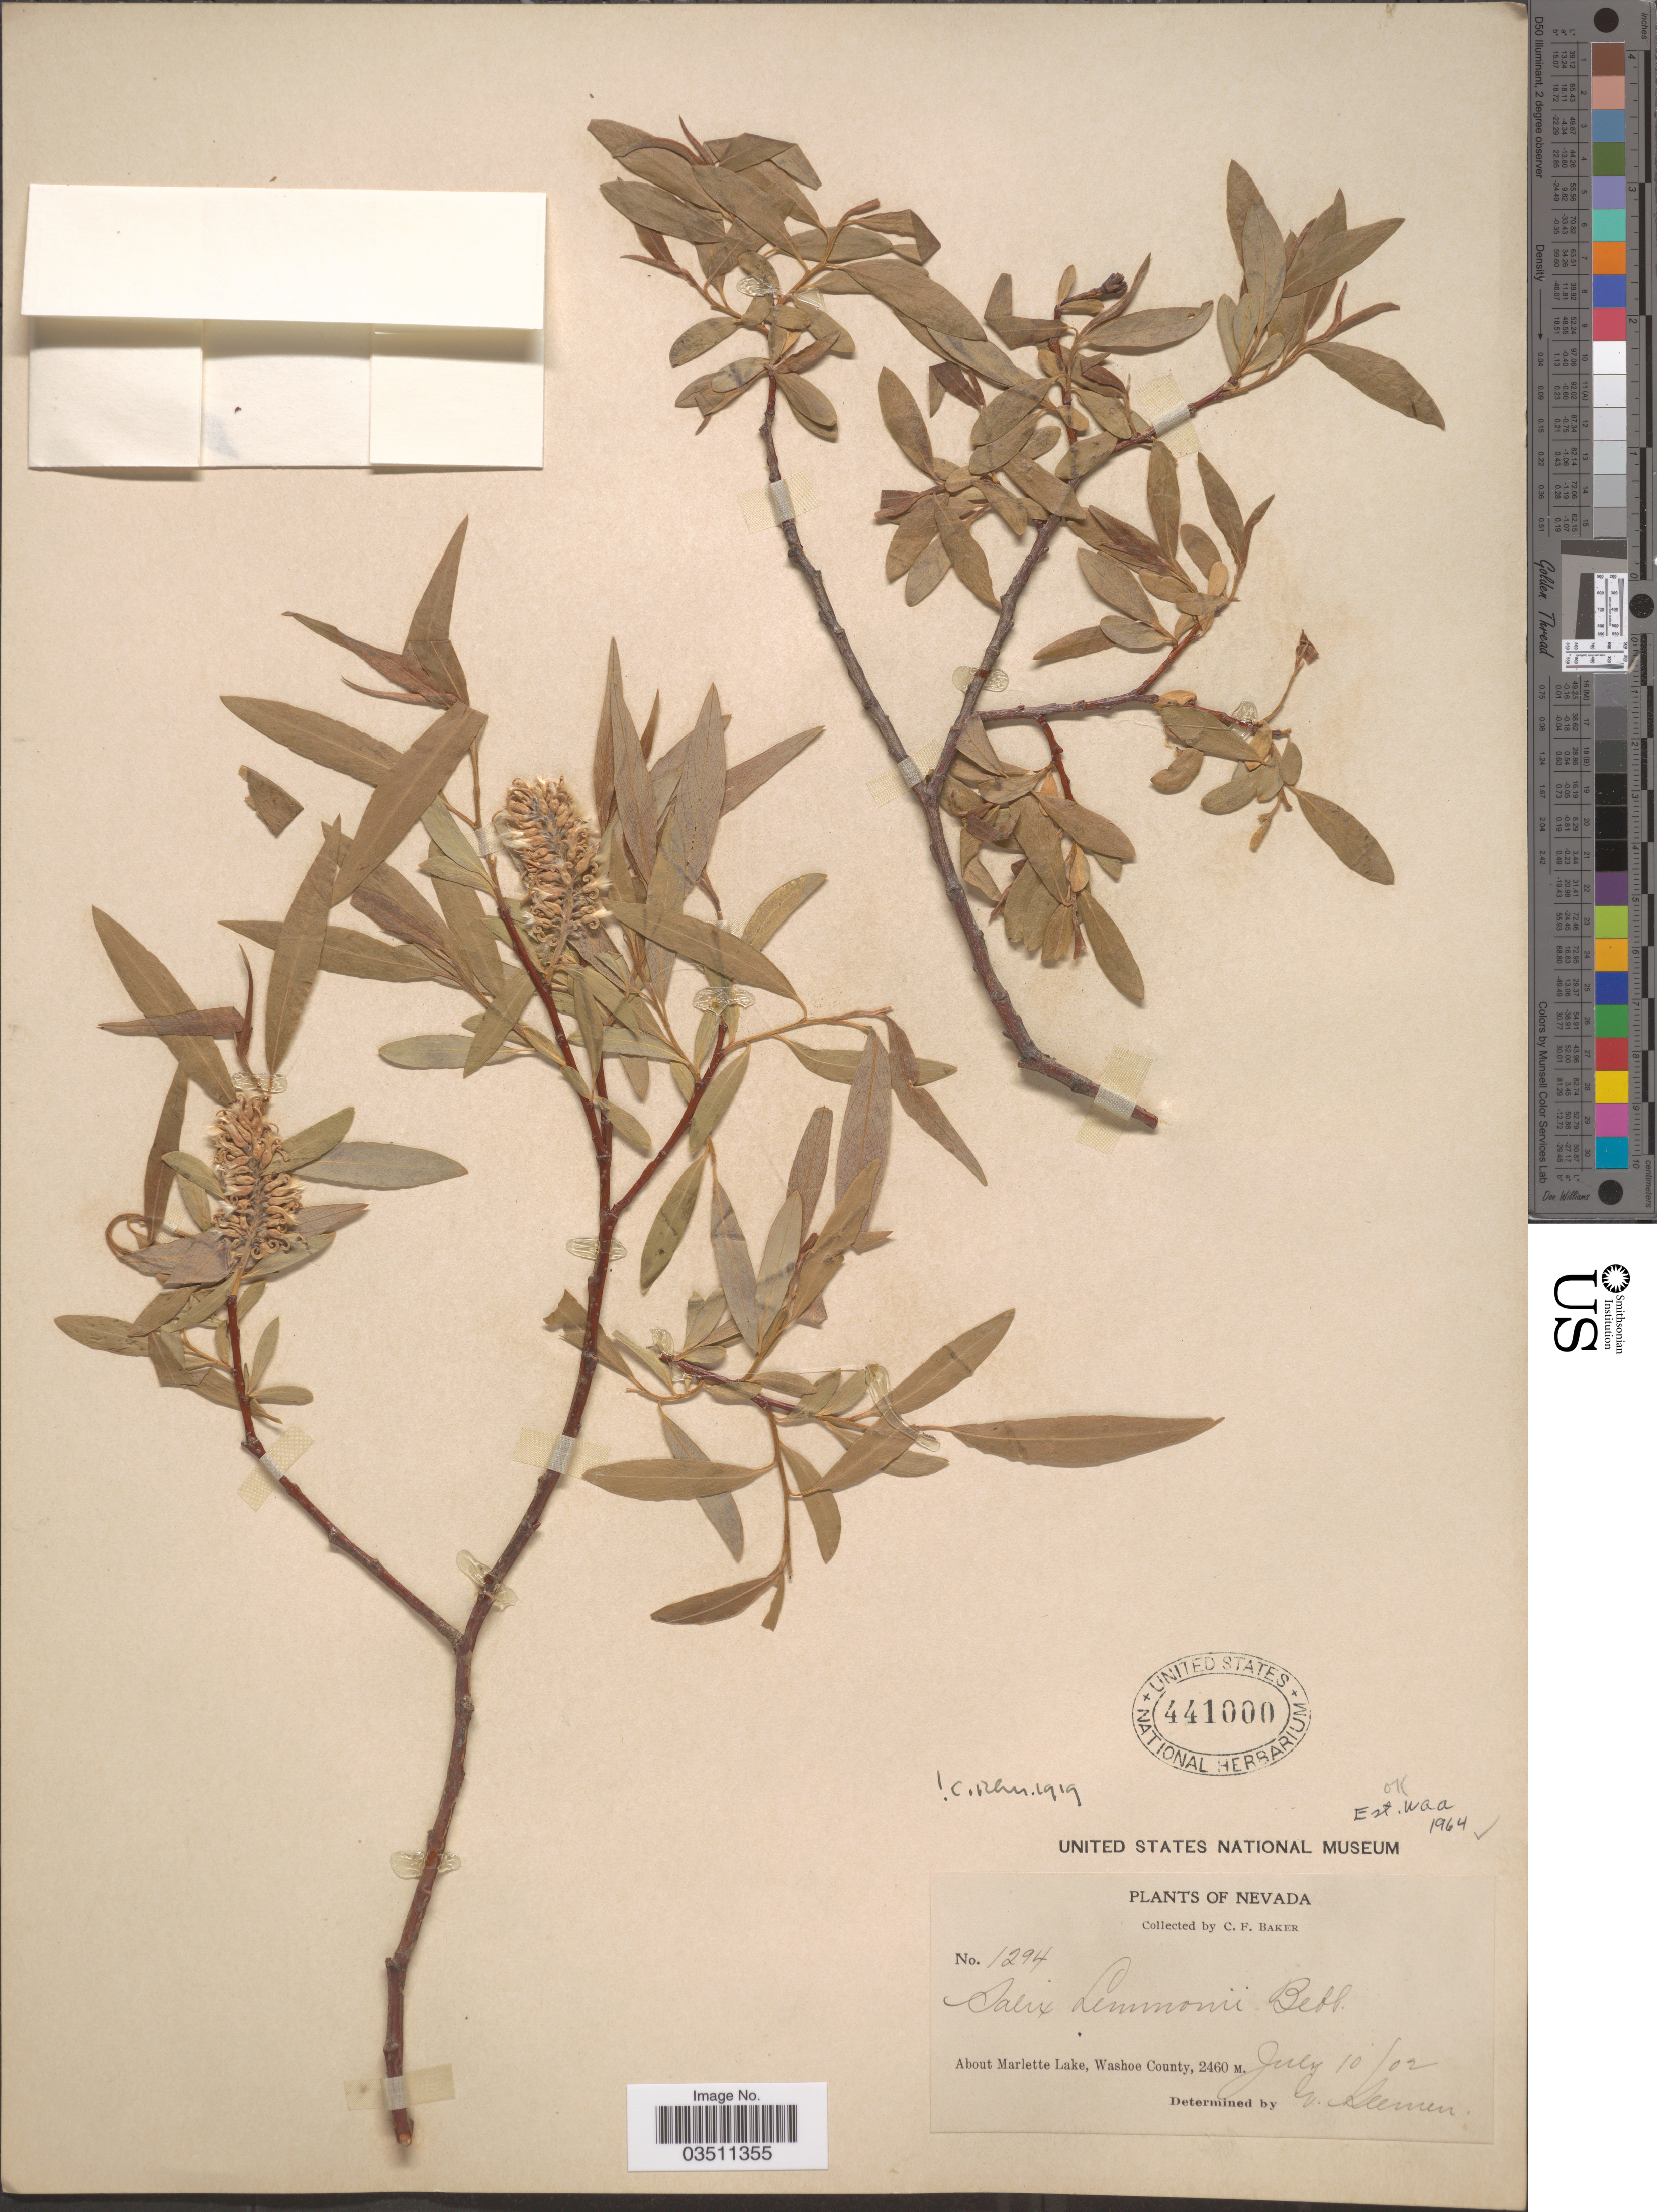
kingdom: Plantae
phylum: Tracheophyta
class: Magnoliopsida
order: Malpighiales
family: Salicaceae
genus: Salix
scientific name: Salix lemmonii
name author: Bebb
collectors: C. F. Baker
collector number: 1294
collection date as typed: Transcribed d/m/y: 10/7/2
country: United States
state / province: Nevada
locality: About Martlette Lake, Washoe County.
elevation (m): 2460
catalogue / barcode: US 441000